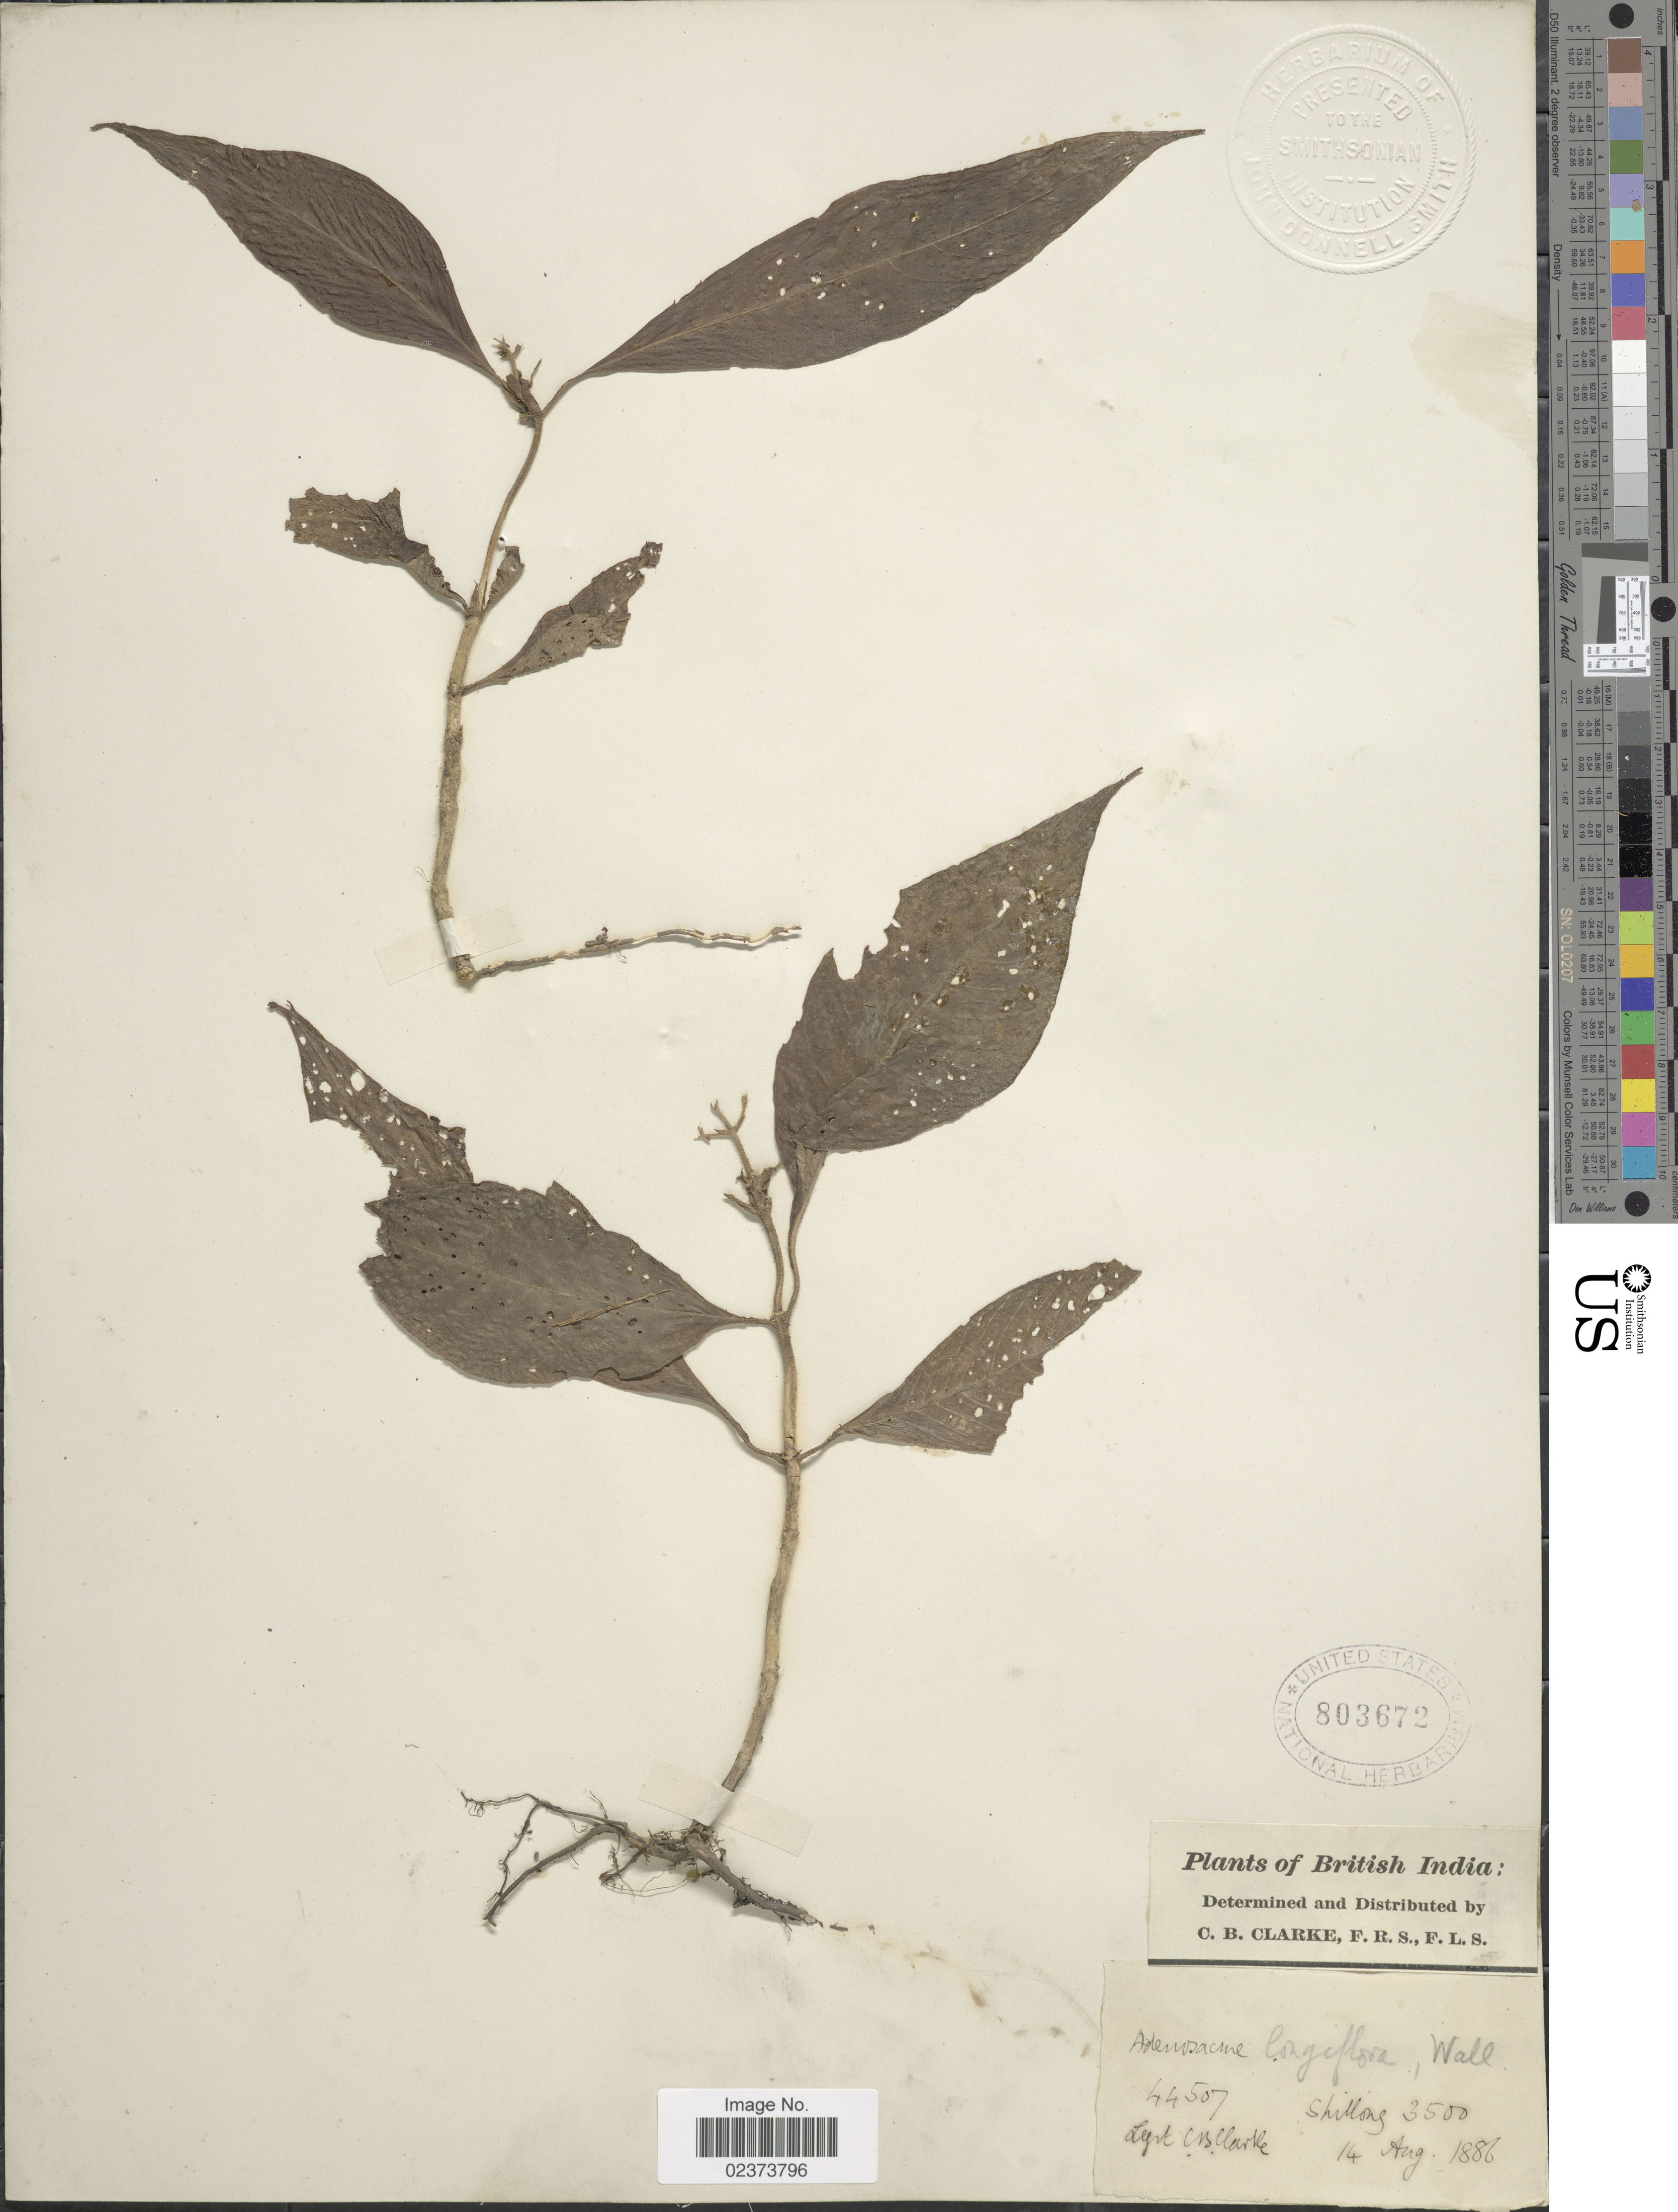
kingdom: Plantae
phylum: Tracheophyta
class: Magnoliopsida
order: Gentianales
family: Rubiaceae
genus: Mycetia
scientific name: Mycetia longifolia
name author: (Wall.) Kuntze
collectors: C. B. Clarke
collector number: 44507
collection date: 1886-08-14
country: India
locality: British India, Shillong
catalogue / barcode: US 803672